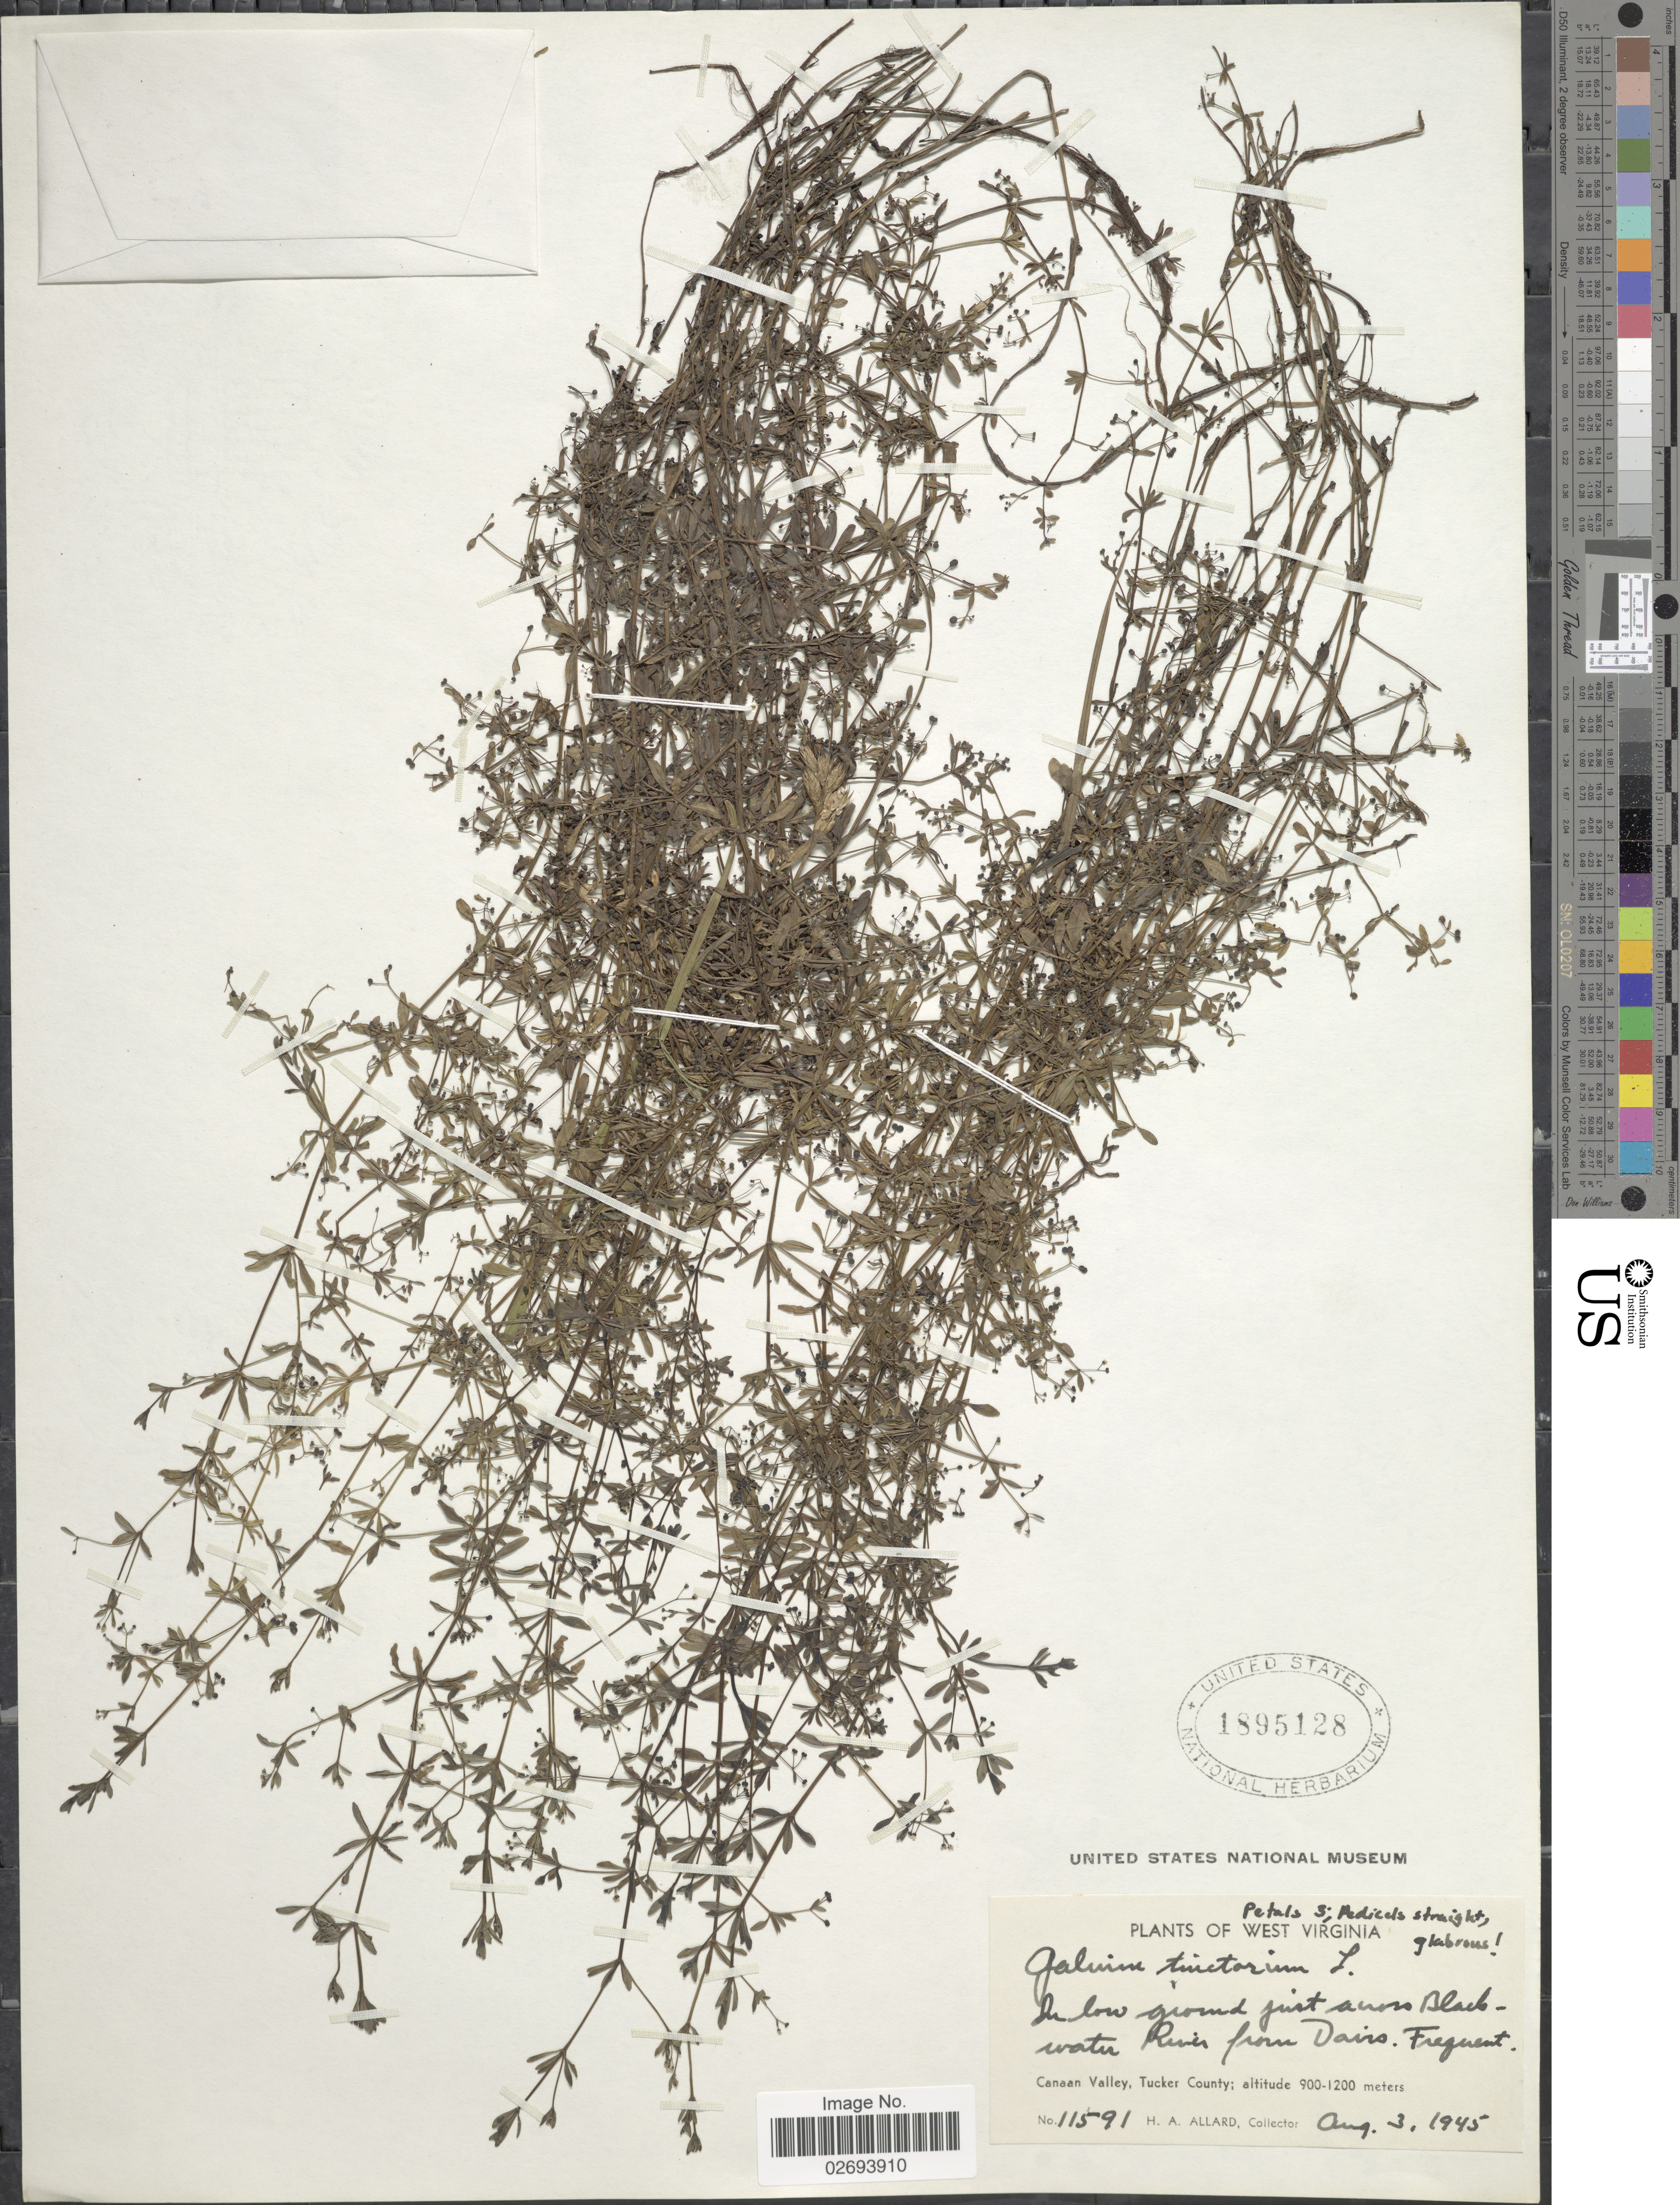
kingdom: Plantae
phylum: Tracheophyta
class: Magnoliopsida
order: Gentianales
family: Rubiaceae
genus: Galium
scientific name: Galium tinctorium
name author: (L.) Scop.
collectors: H. A. Allard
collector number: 11591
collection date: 1945-08-03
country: United States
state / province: West Virginia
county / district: Tucker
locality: In low ground just across Blackwater River from Davis. Canaan Valley, Tucker County.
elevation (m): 900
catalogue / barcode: US 1895128